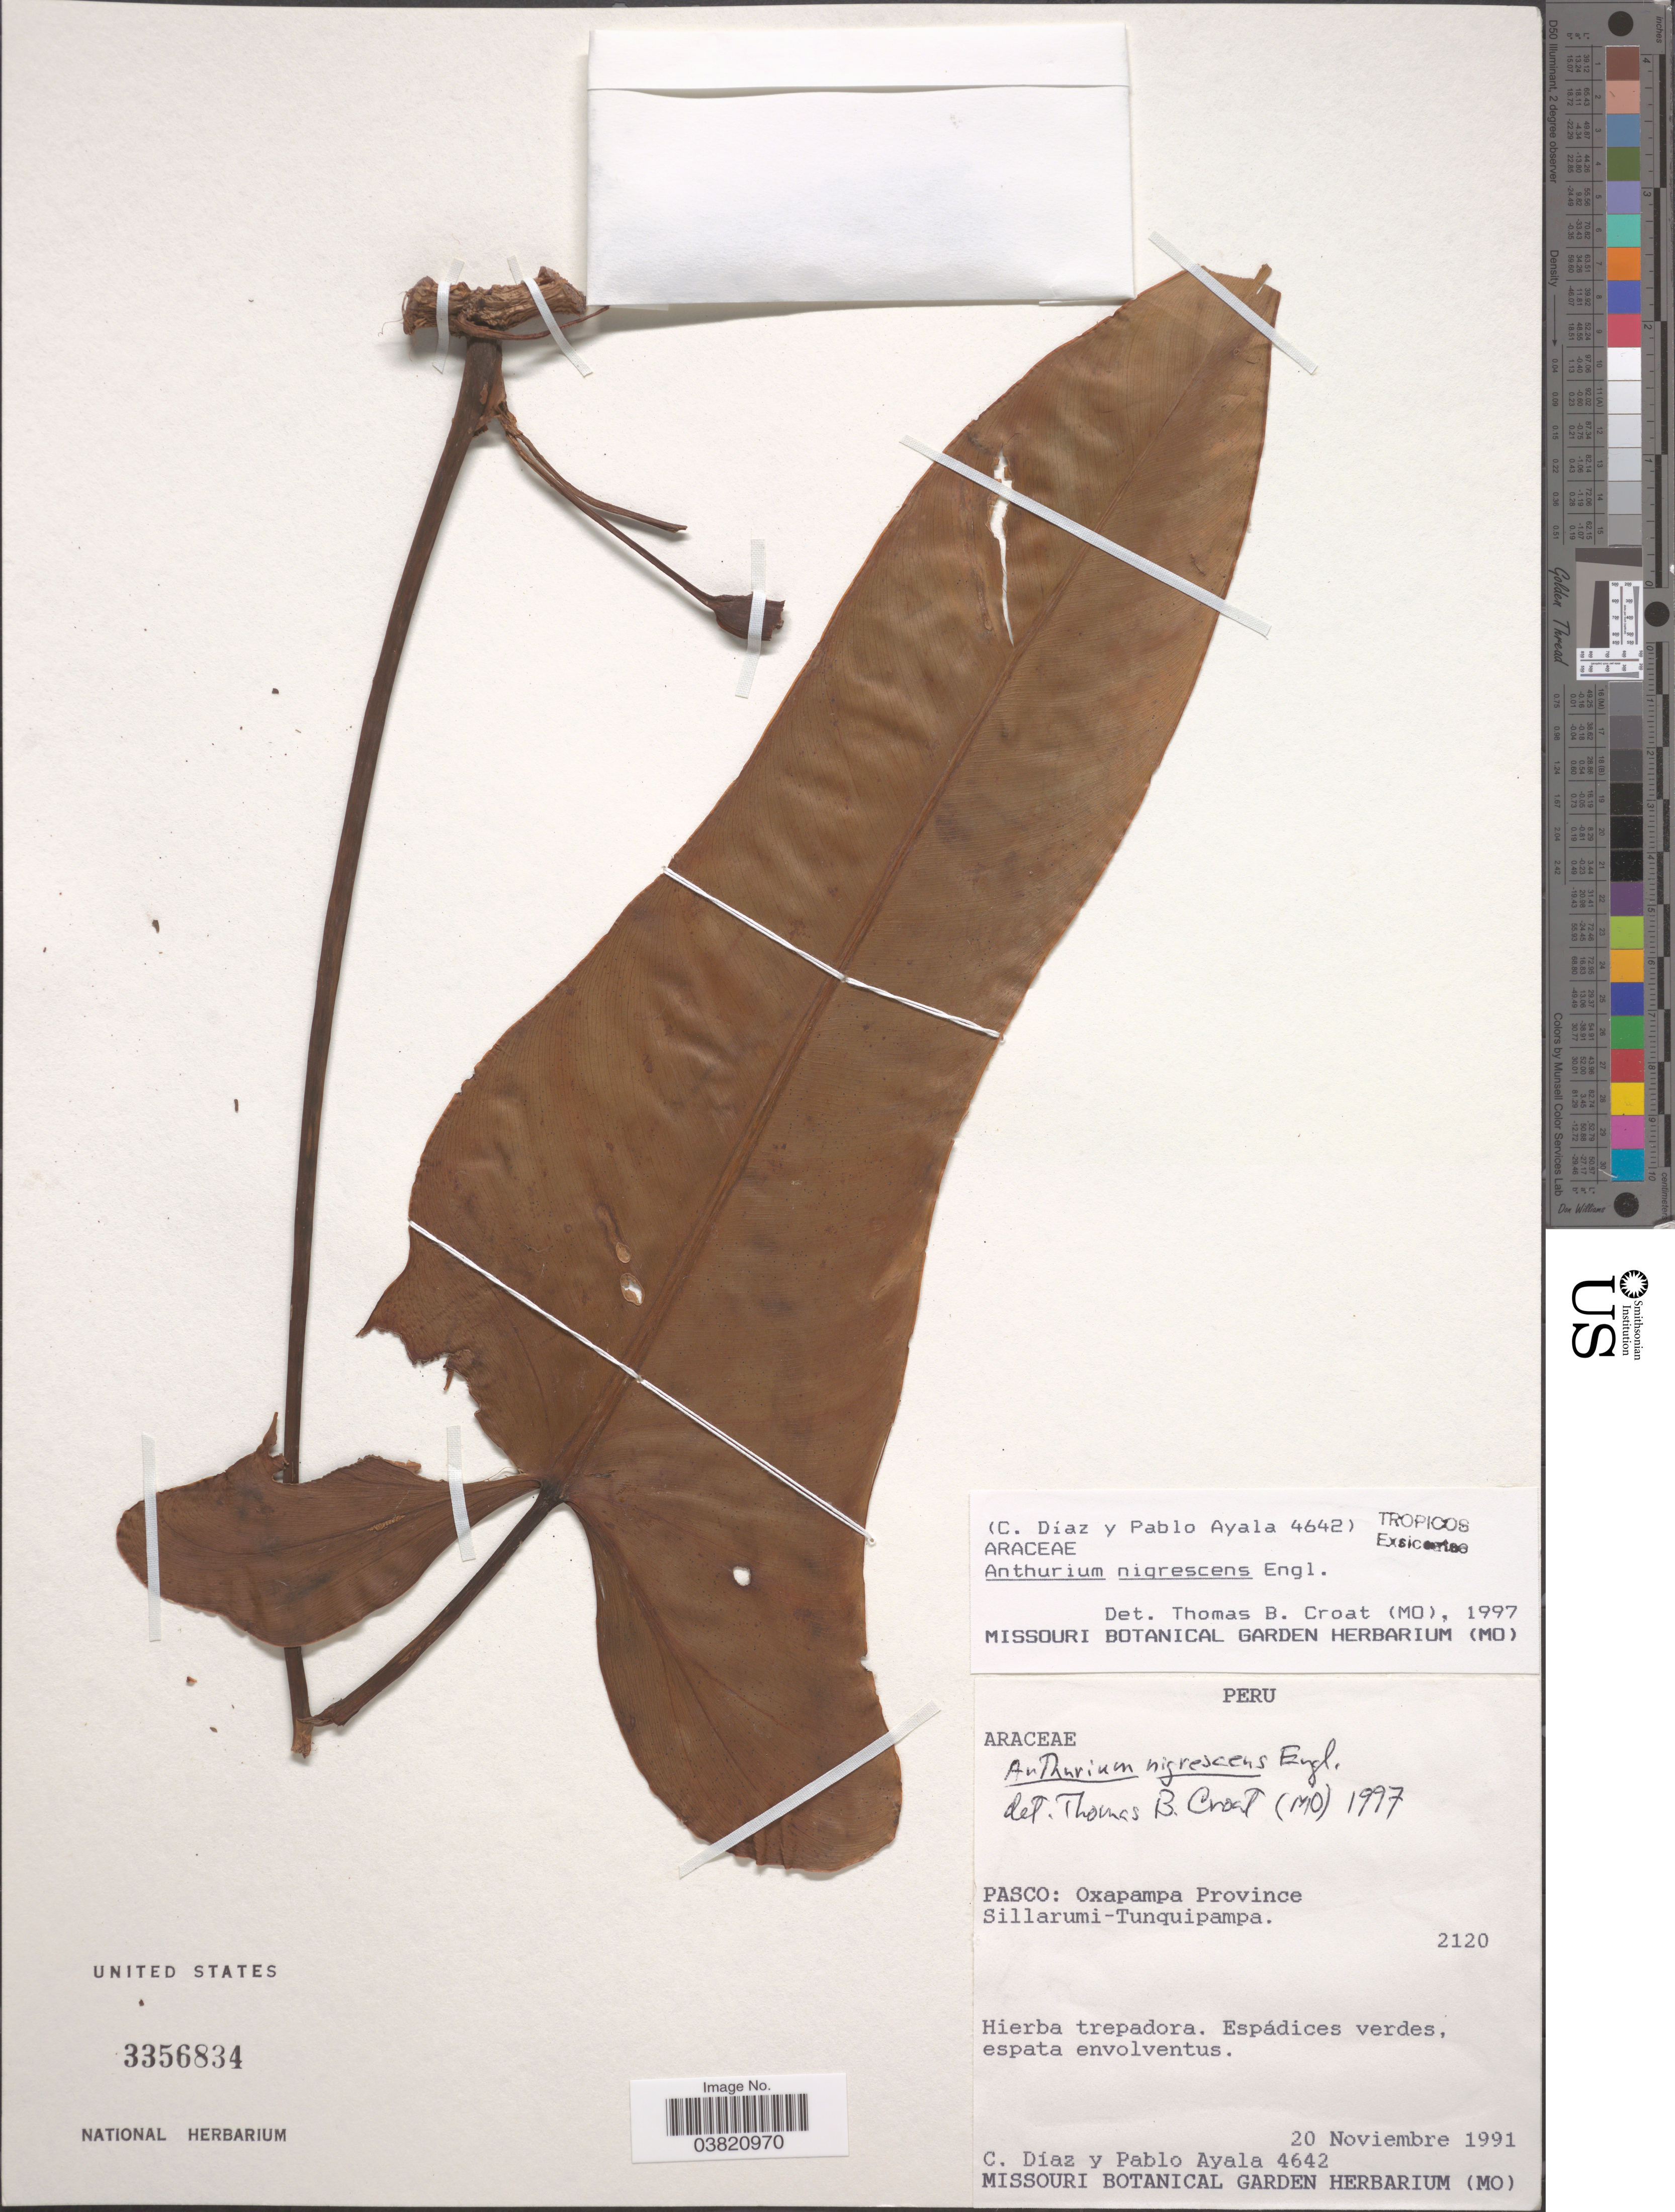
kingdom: Plantae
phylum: Tracheophyta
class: Liliopsida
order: Alismatales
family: Araceae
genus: Anthurium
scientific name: Anthurium nigrescens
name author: Engl.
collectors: C. Díaz & P. Ayala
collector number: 4642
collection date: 1991-11-20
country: Peru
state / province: Pasco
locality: Oxapampa Province. Sillarumi- Tunquipampa.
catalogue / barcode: US 3356834